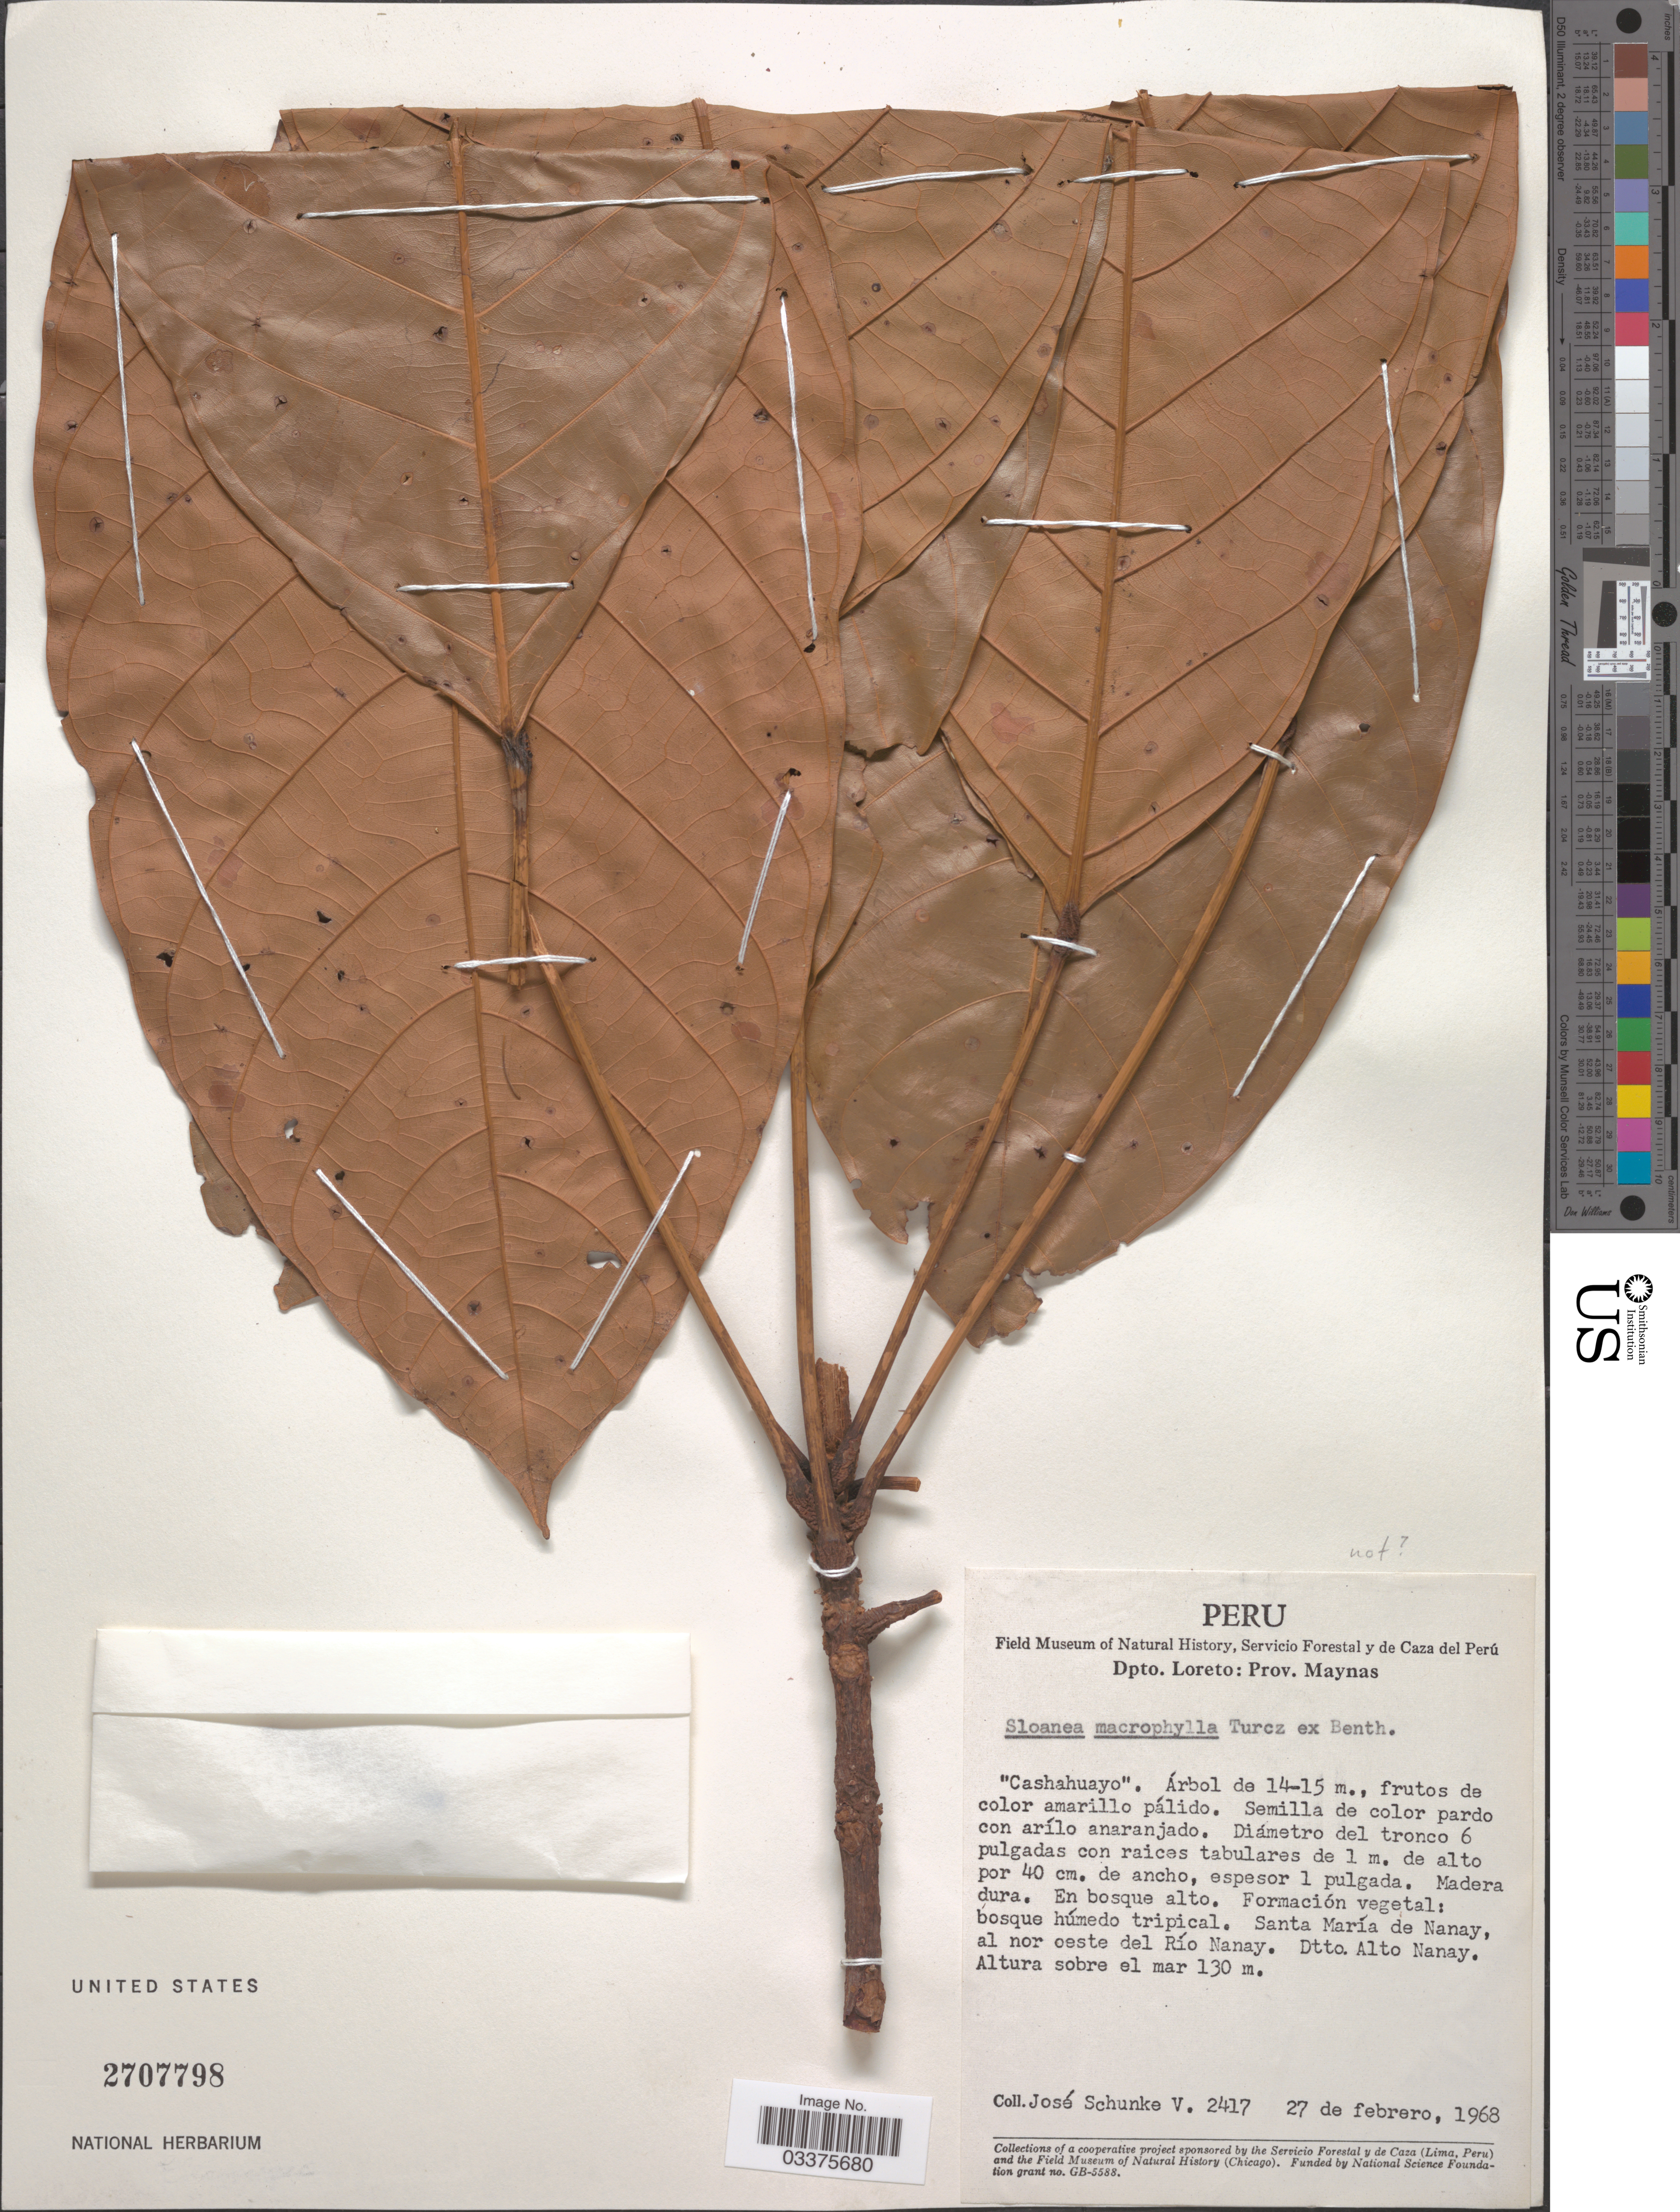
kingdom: Plantae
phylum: Tracheophyta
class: Magnoliopsida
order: Oxalidales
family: Elaeocarpaceae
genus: Sloanea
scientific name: Sloanea macrophylla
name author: Benth. ex Turcz.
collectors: J. Schunke Vigo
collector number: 2417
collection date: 1968-02-27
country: Peru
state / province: Loreto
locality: Dpto. Loreto: Prov. Maynas. Santa María de Nanay, al nor oeste del Río Nanay. Dtto. Alto Nanay.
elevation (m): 130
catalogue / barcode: US 2707798